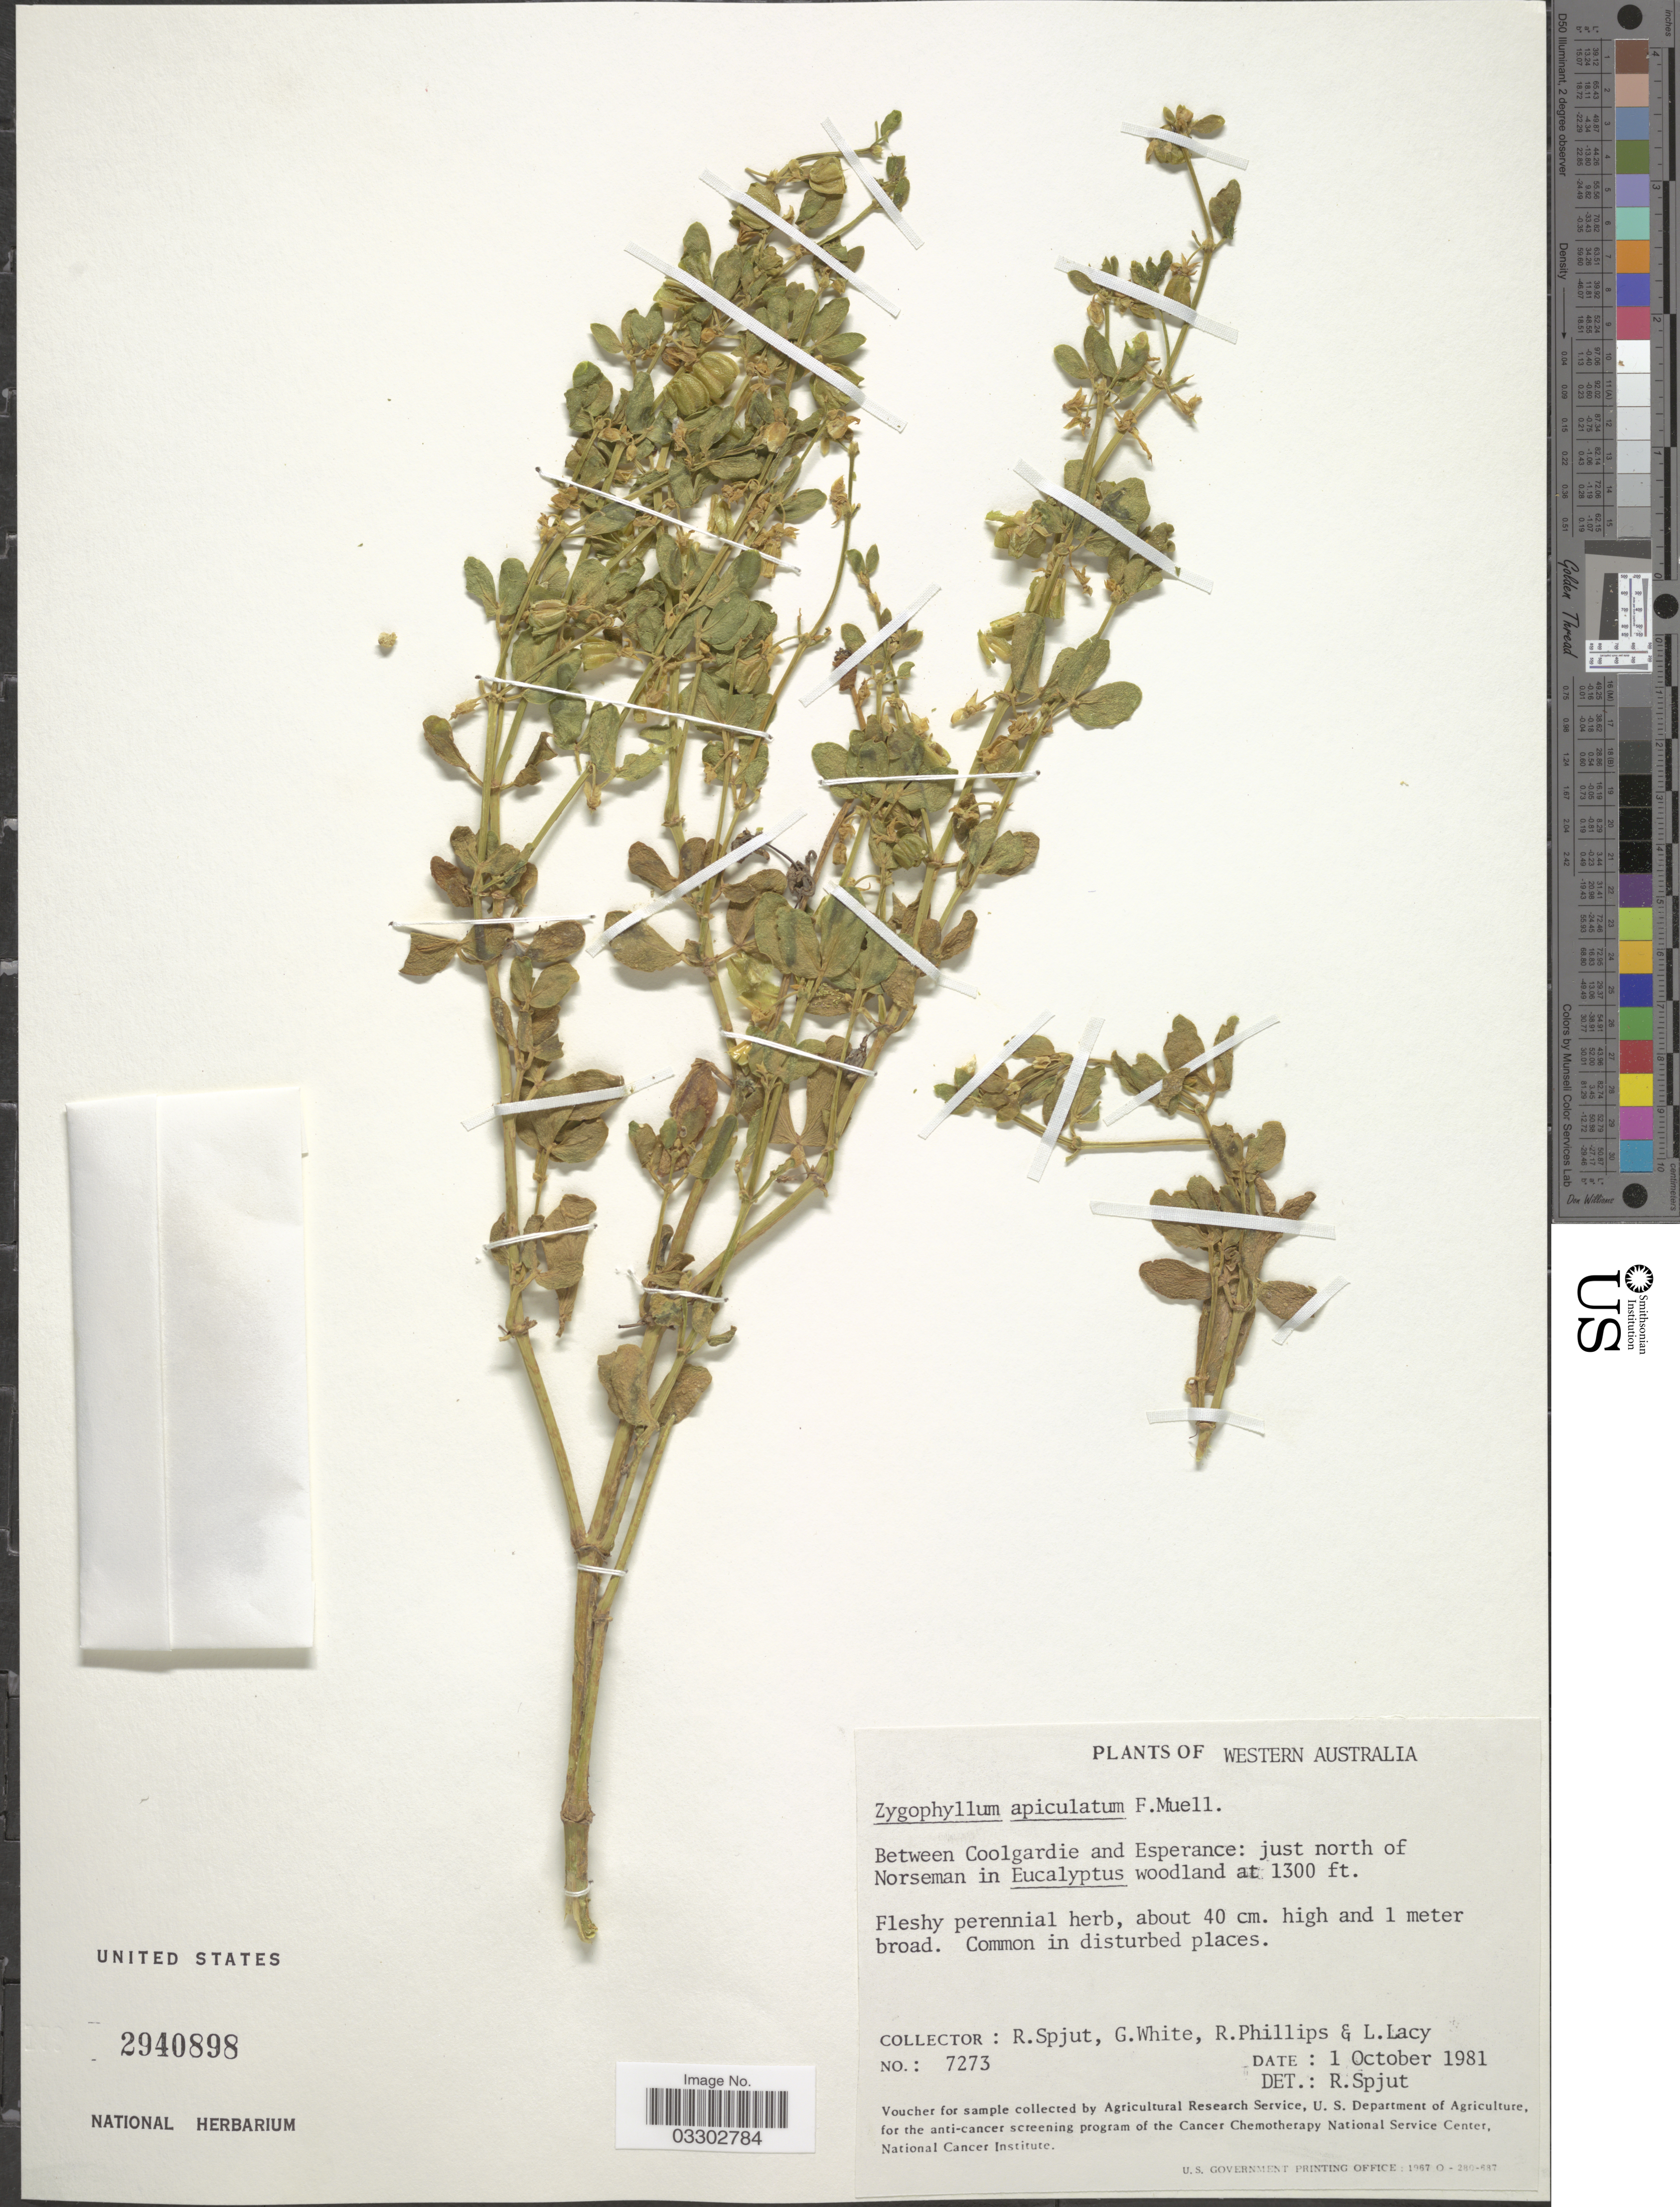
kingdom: Plantae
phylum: Tracheophyta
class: Magnoliopsida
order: Zygophyllales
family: Zygophyllaceae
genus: Roepera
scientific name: Roepera apiculata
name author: (F. Muell.) Beier & Thulin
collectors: R. Spjut, G. White, R. Phillips & L. Lacy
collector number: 7273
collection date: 1981-10-01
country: Australia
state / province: Western Australia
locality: Between Coolgardie and Esperance: just north of Norseman in Eucalyptus woodland.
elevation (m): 396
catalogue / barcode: US 2940898